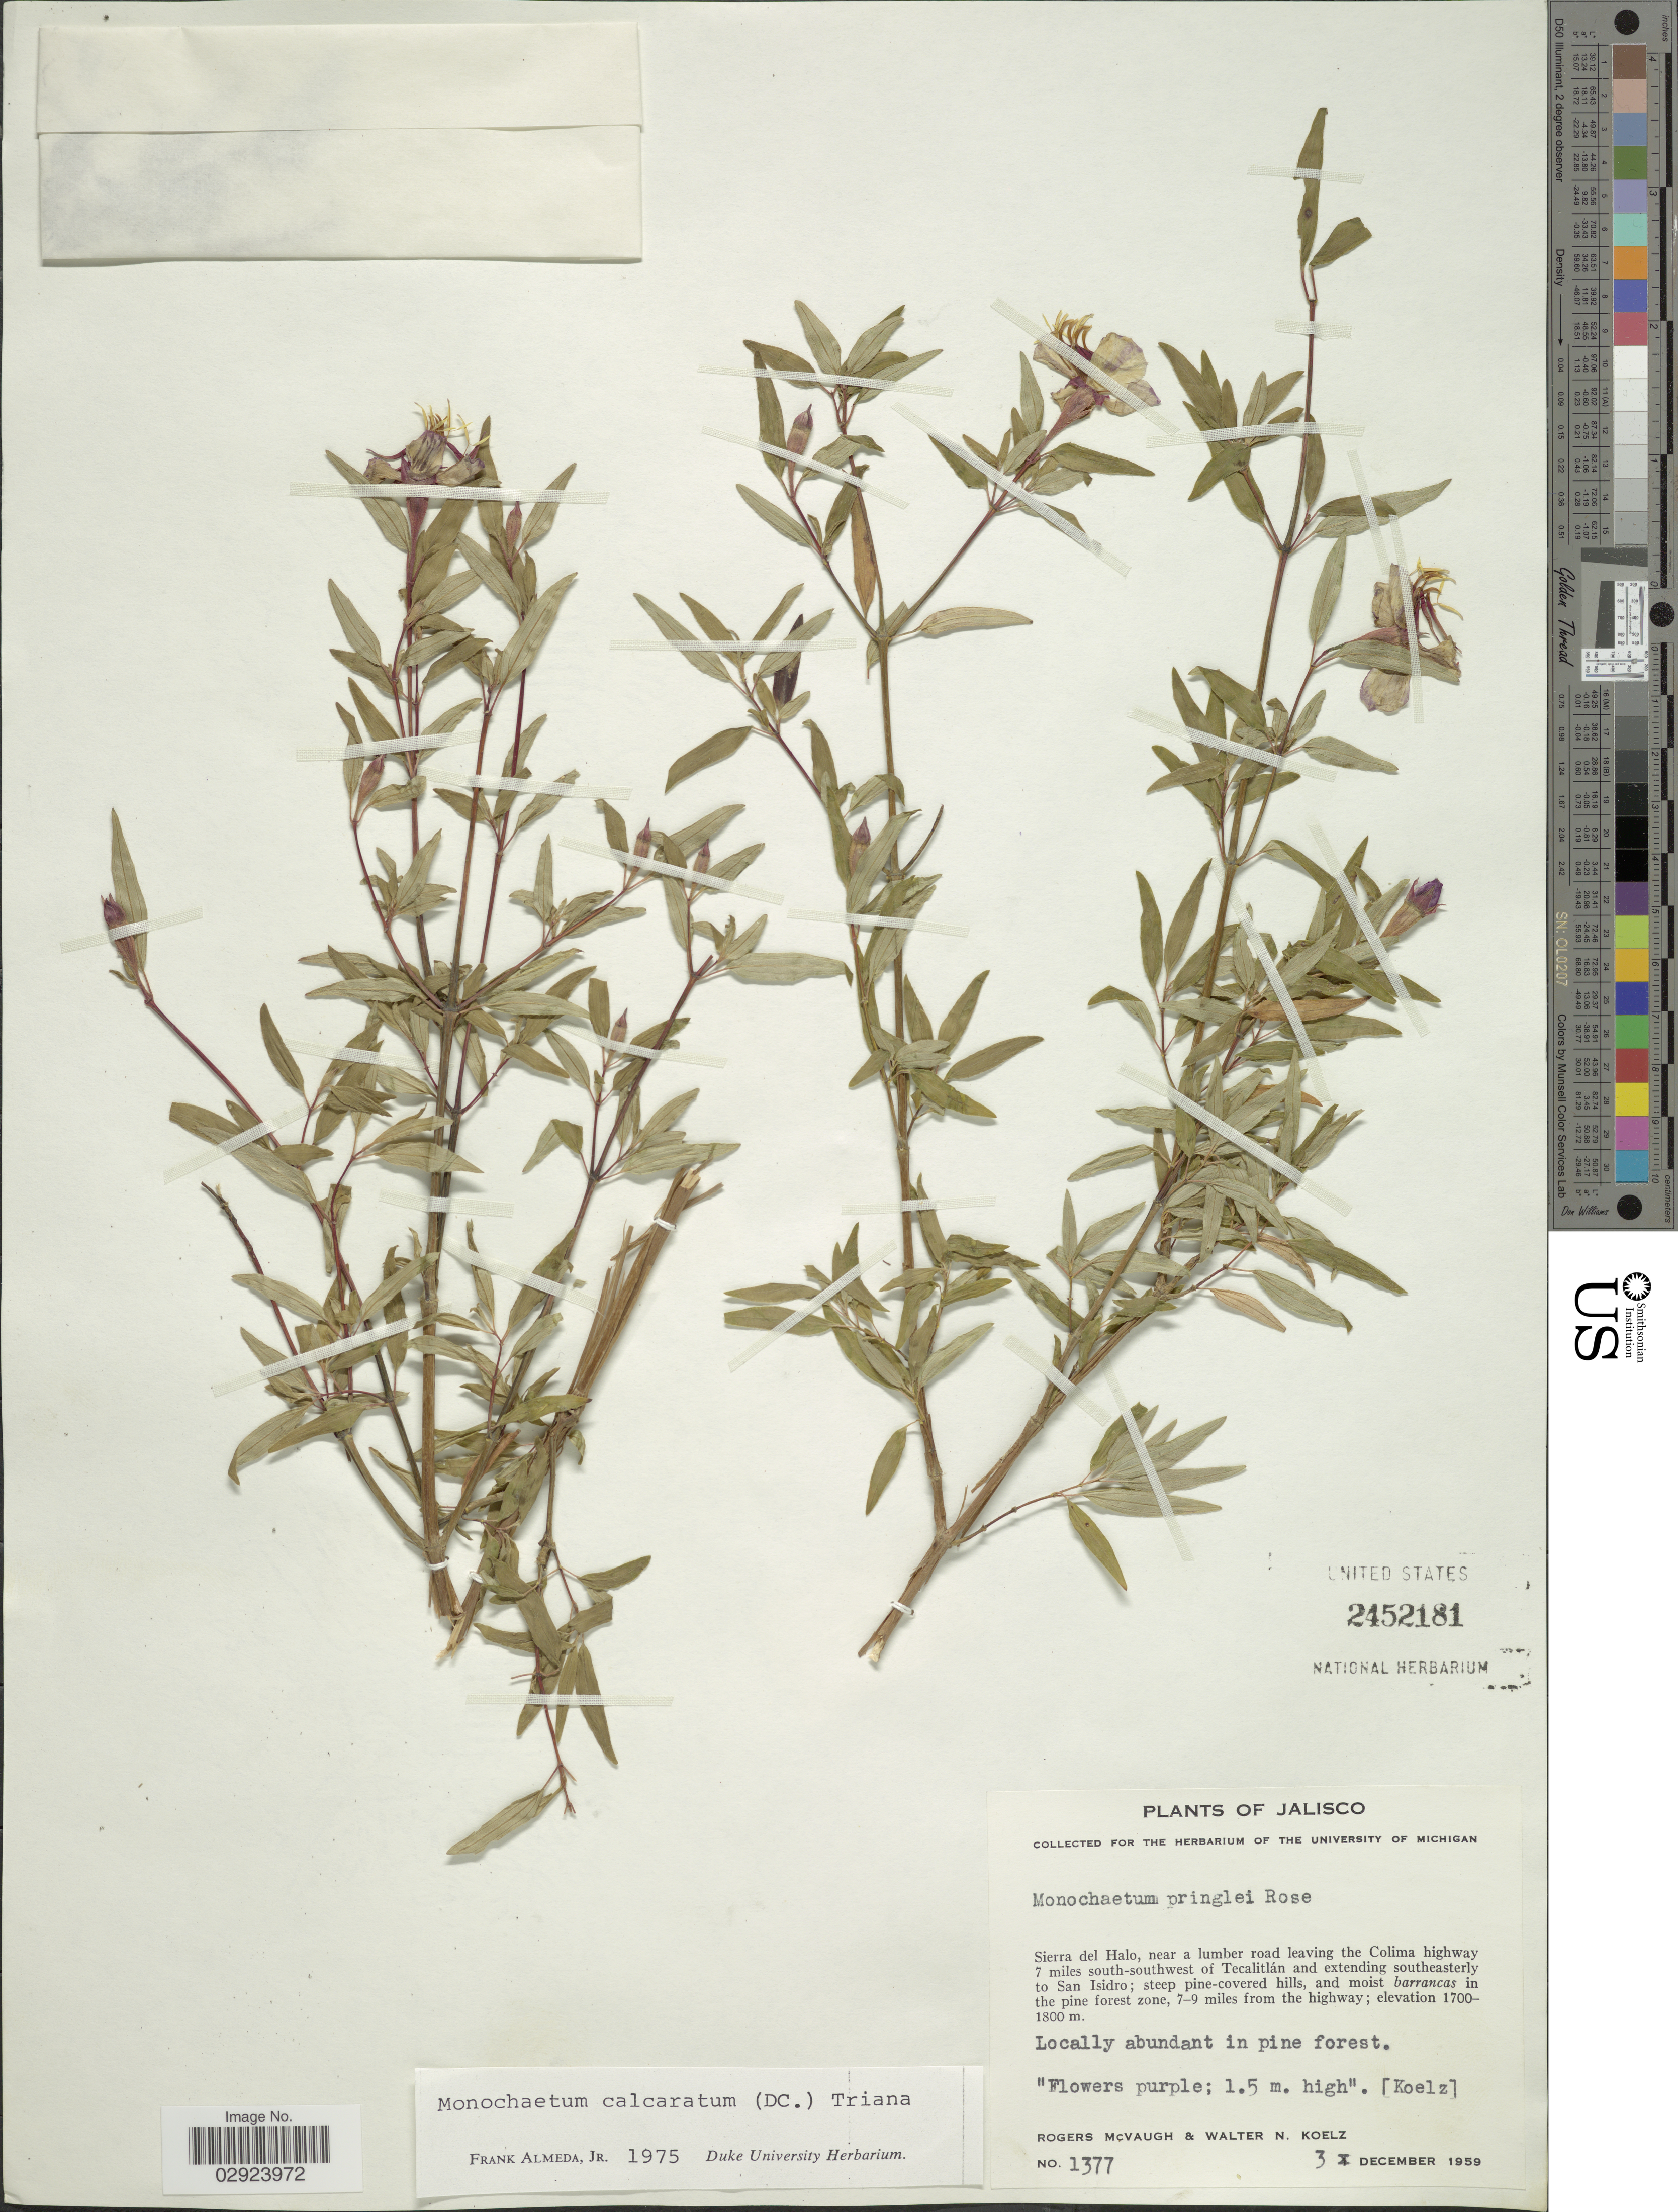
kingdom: Plantae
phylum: Tracheophyta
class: Magnoliopsida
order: Myrtales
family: Melastomataceae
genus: Monochaetum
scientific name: Monochaetum calcaratum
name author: (DC.) Triana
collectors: R. McVaugh & W. N. Koelz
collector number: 1377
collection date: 1959-12-03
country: Mexico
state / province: Jalisco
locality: Sierra del Halo, near a lumber road leaving the Colima highway 7 miles south-southwest of Tecalitlán and extending southeasterly to San Isidro; steep pine-covered hills, and moist barrancas in the pine forest zone. 7-9 miles from the highway. Locally abundant in pine forest.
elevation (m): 1700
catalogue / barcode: US 2452181